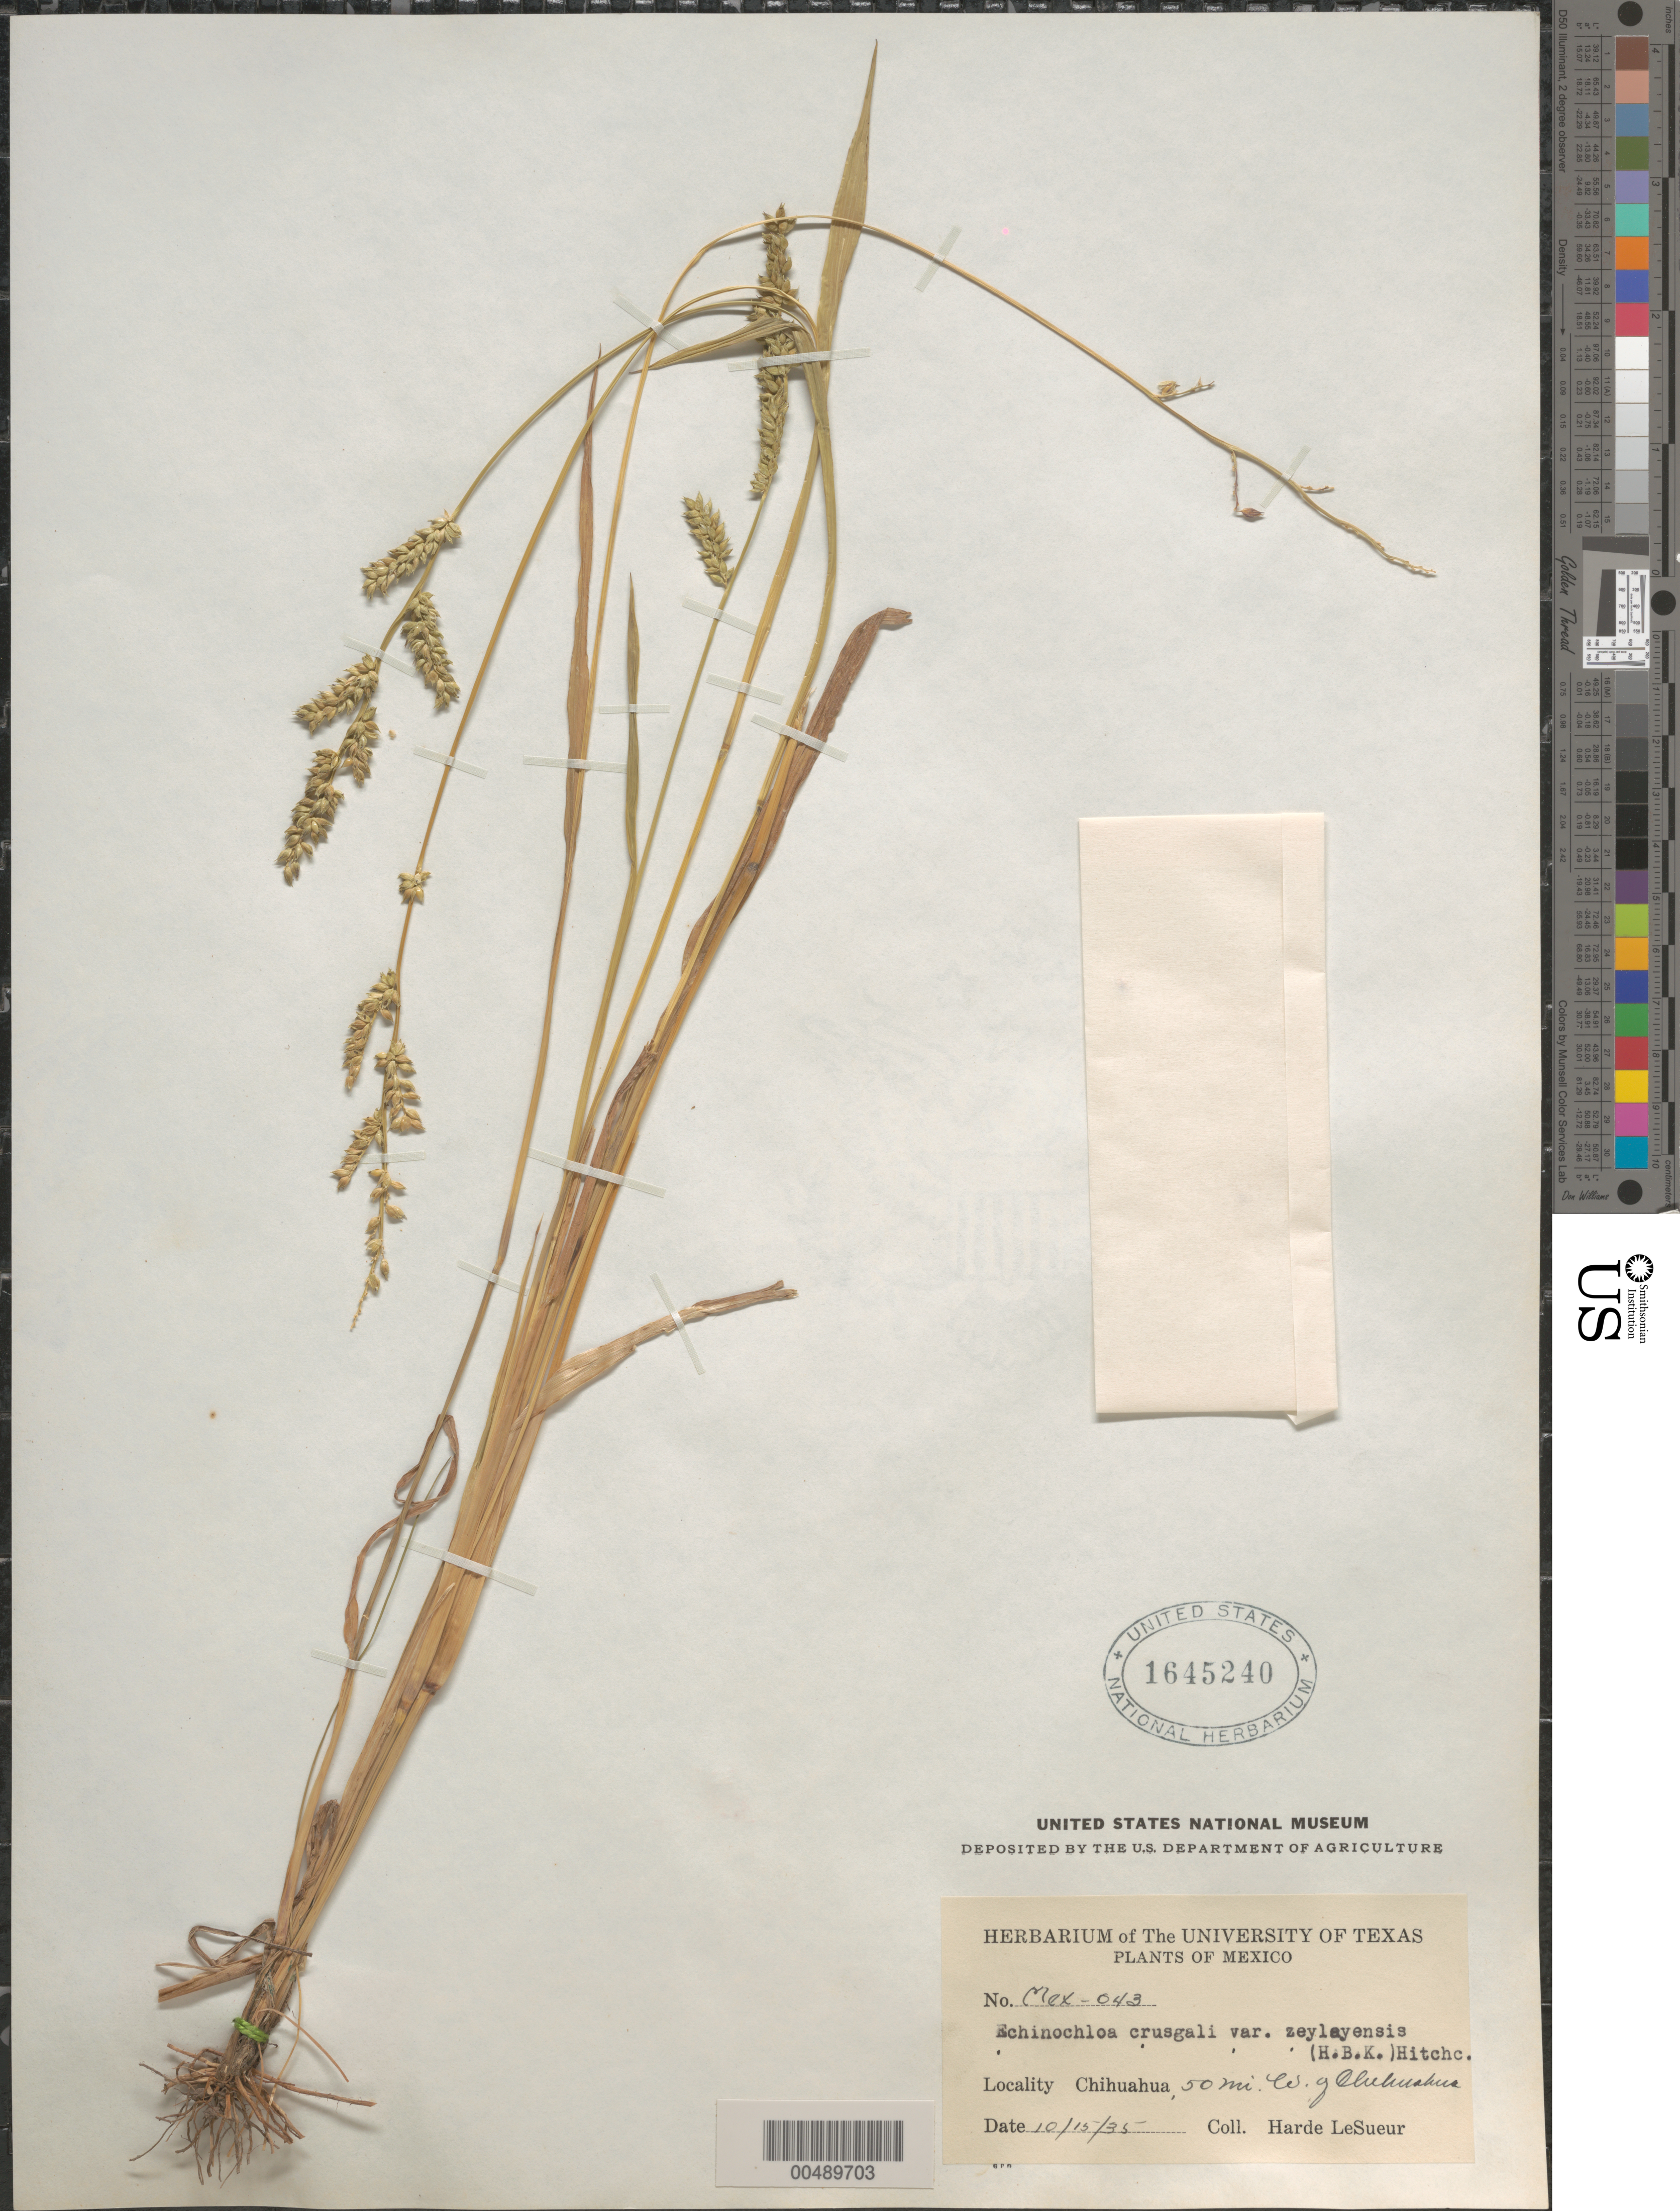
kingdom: Plantae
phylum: Tracheophyta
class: Liliopsida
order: Poales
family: Poaceae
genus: Echinochloa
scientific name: Echinochloa crus-galli var. zelayensis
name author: (Kunth) Hitchc.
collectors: D. H. LeSueur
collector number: MEX-043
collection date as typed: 15 Oct 1935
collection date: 1935-10-15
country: Mexico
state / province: Chihuahua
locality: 50 mi W of Chihuahua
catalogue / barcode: US 1645240